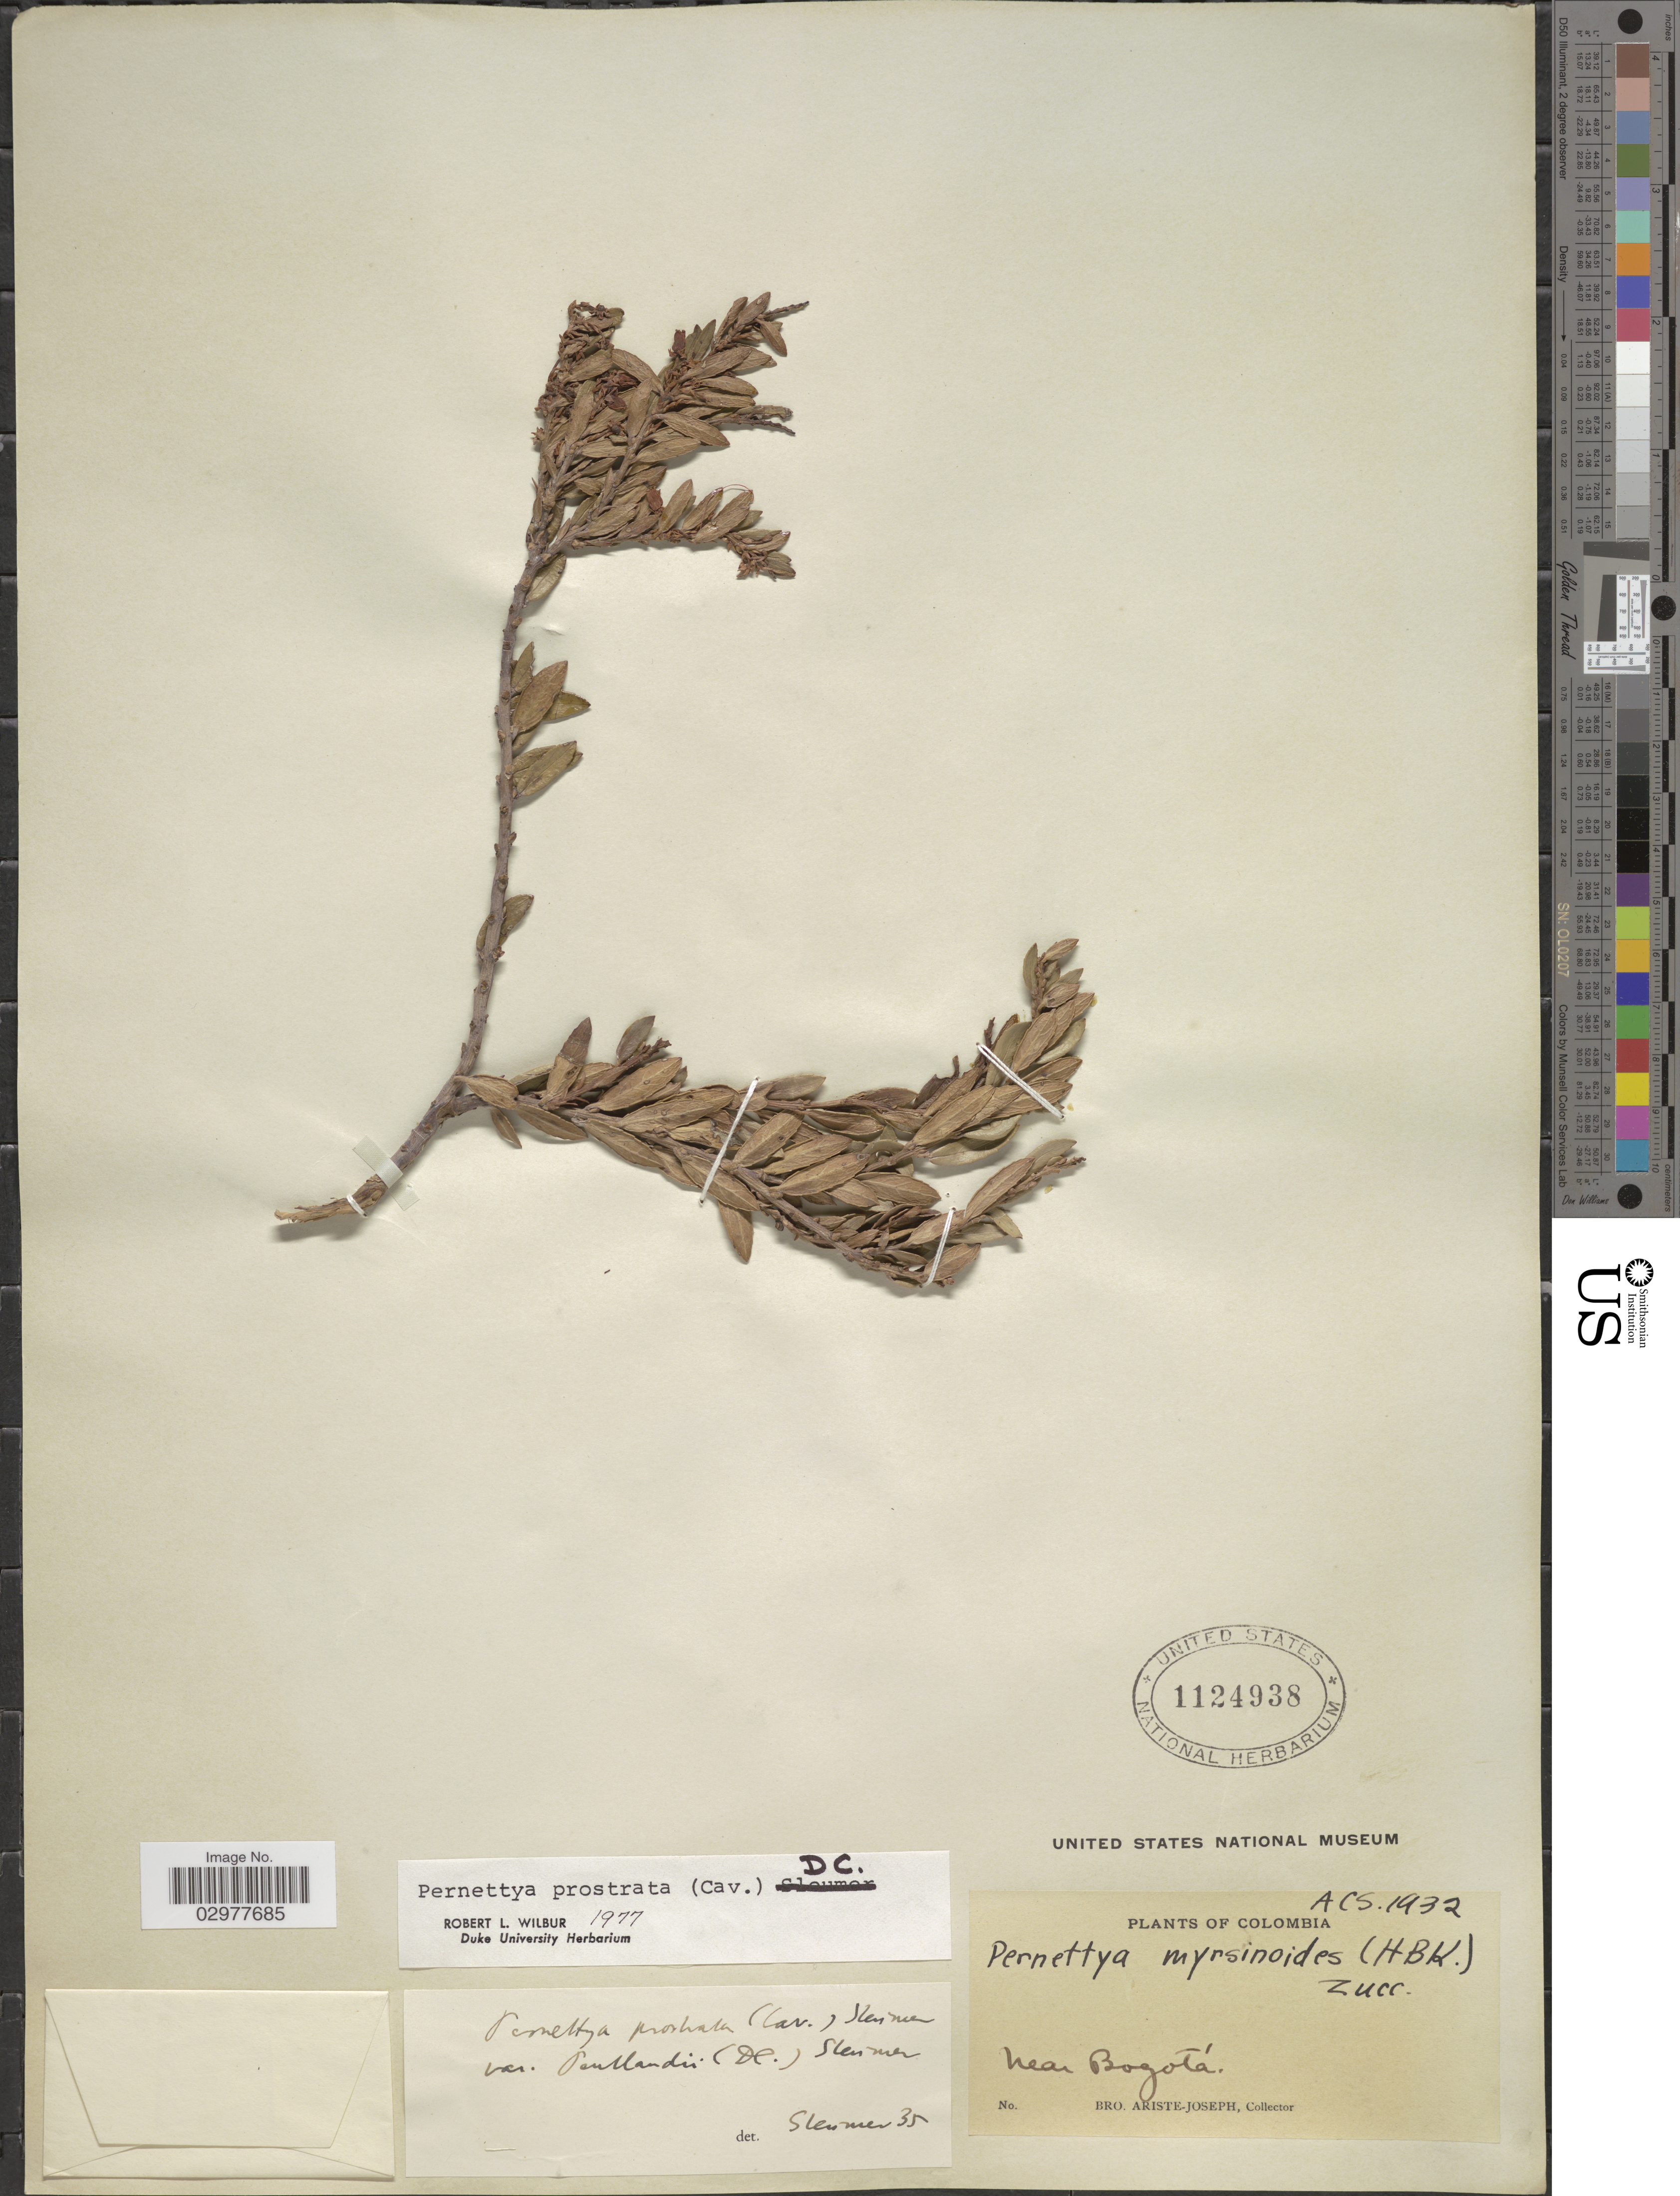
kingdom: Plantae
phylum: Tracheophyta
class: Magnoliopsida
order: Ericales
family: Ericaceae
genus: Pernettya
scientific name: Pernettya prostrata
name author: (Cav.) DC.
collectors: Bro. Ariste-Joseph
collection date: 1932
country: Colombia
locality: Near Bogotá.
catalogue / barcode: US 1124938